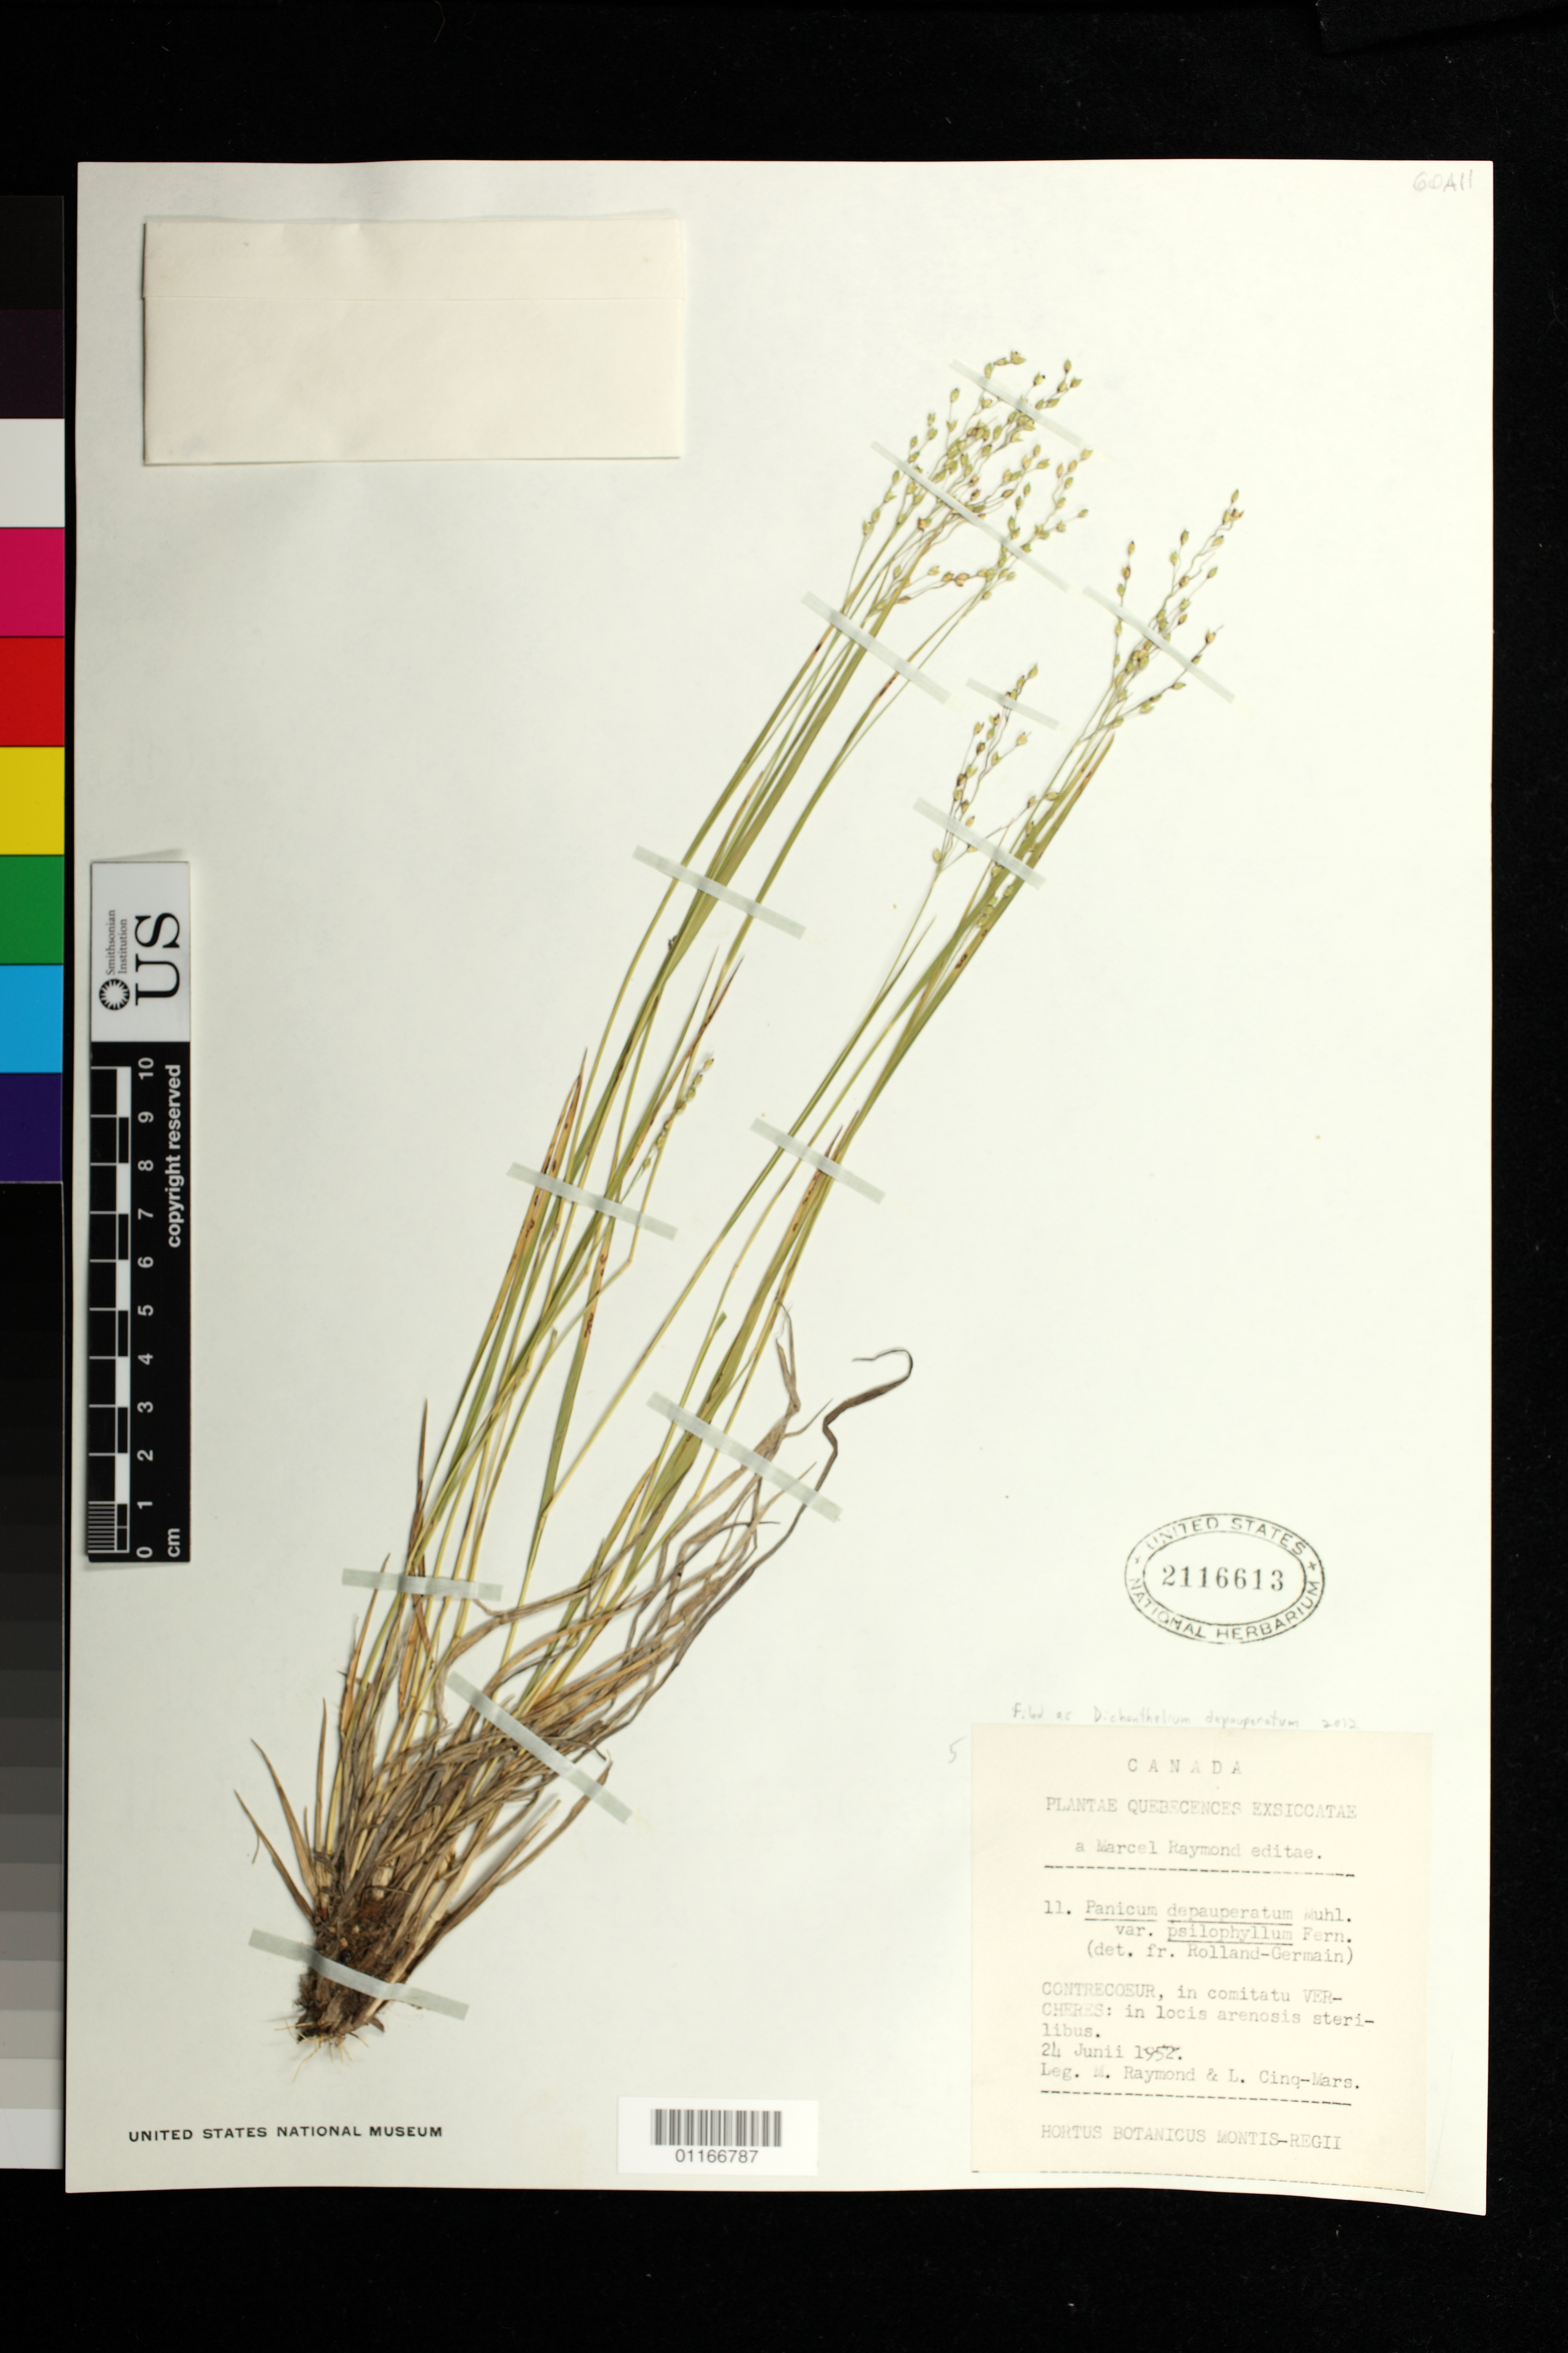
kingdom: Plantae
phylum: Tracheophyta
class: Liliopsida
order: Poales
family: Poaceae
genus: Dichanthelium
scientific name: Dichanthelium depauperatum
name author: (Muhl.) Gould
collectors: M. Raymond & L. Clinq-Mars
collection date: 1952-06-24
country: Canada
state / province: Quebec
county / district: Montréal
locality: Vercheres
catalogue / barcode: US 2116613